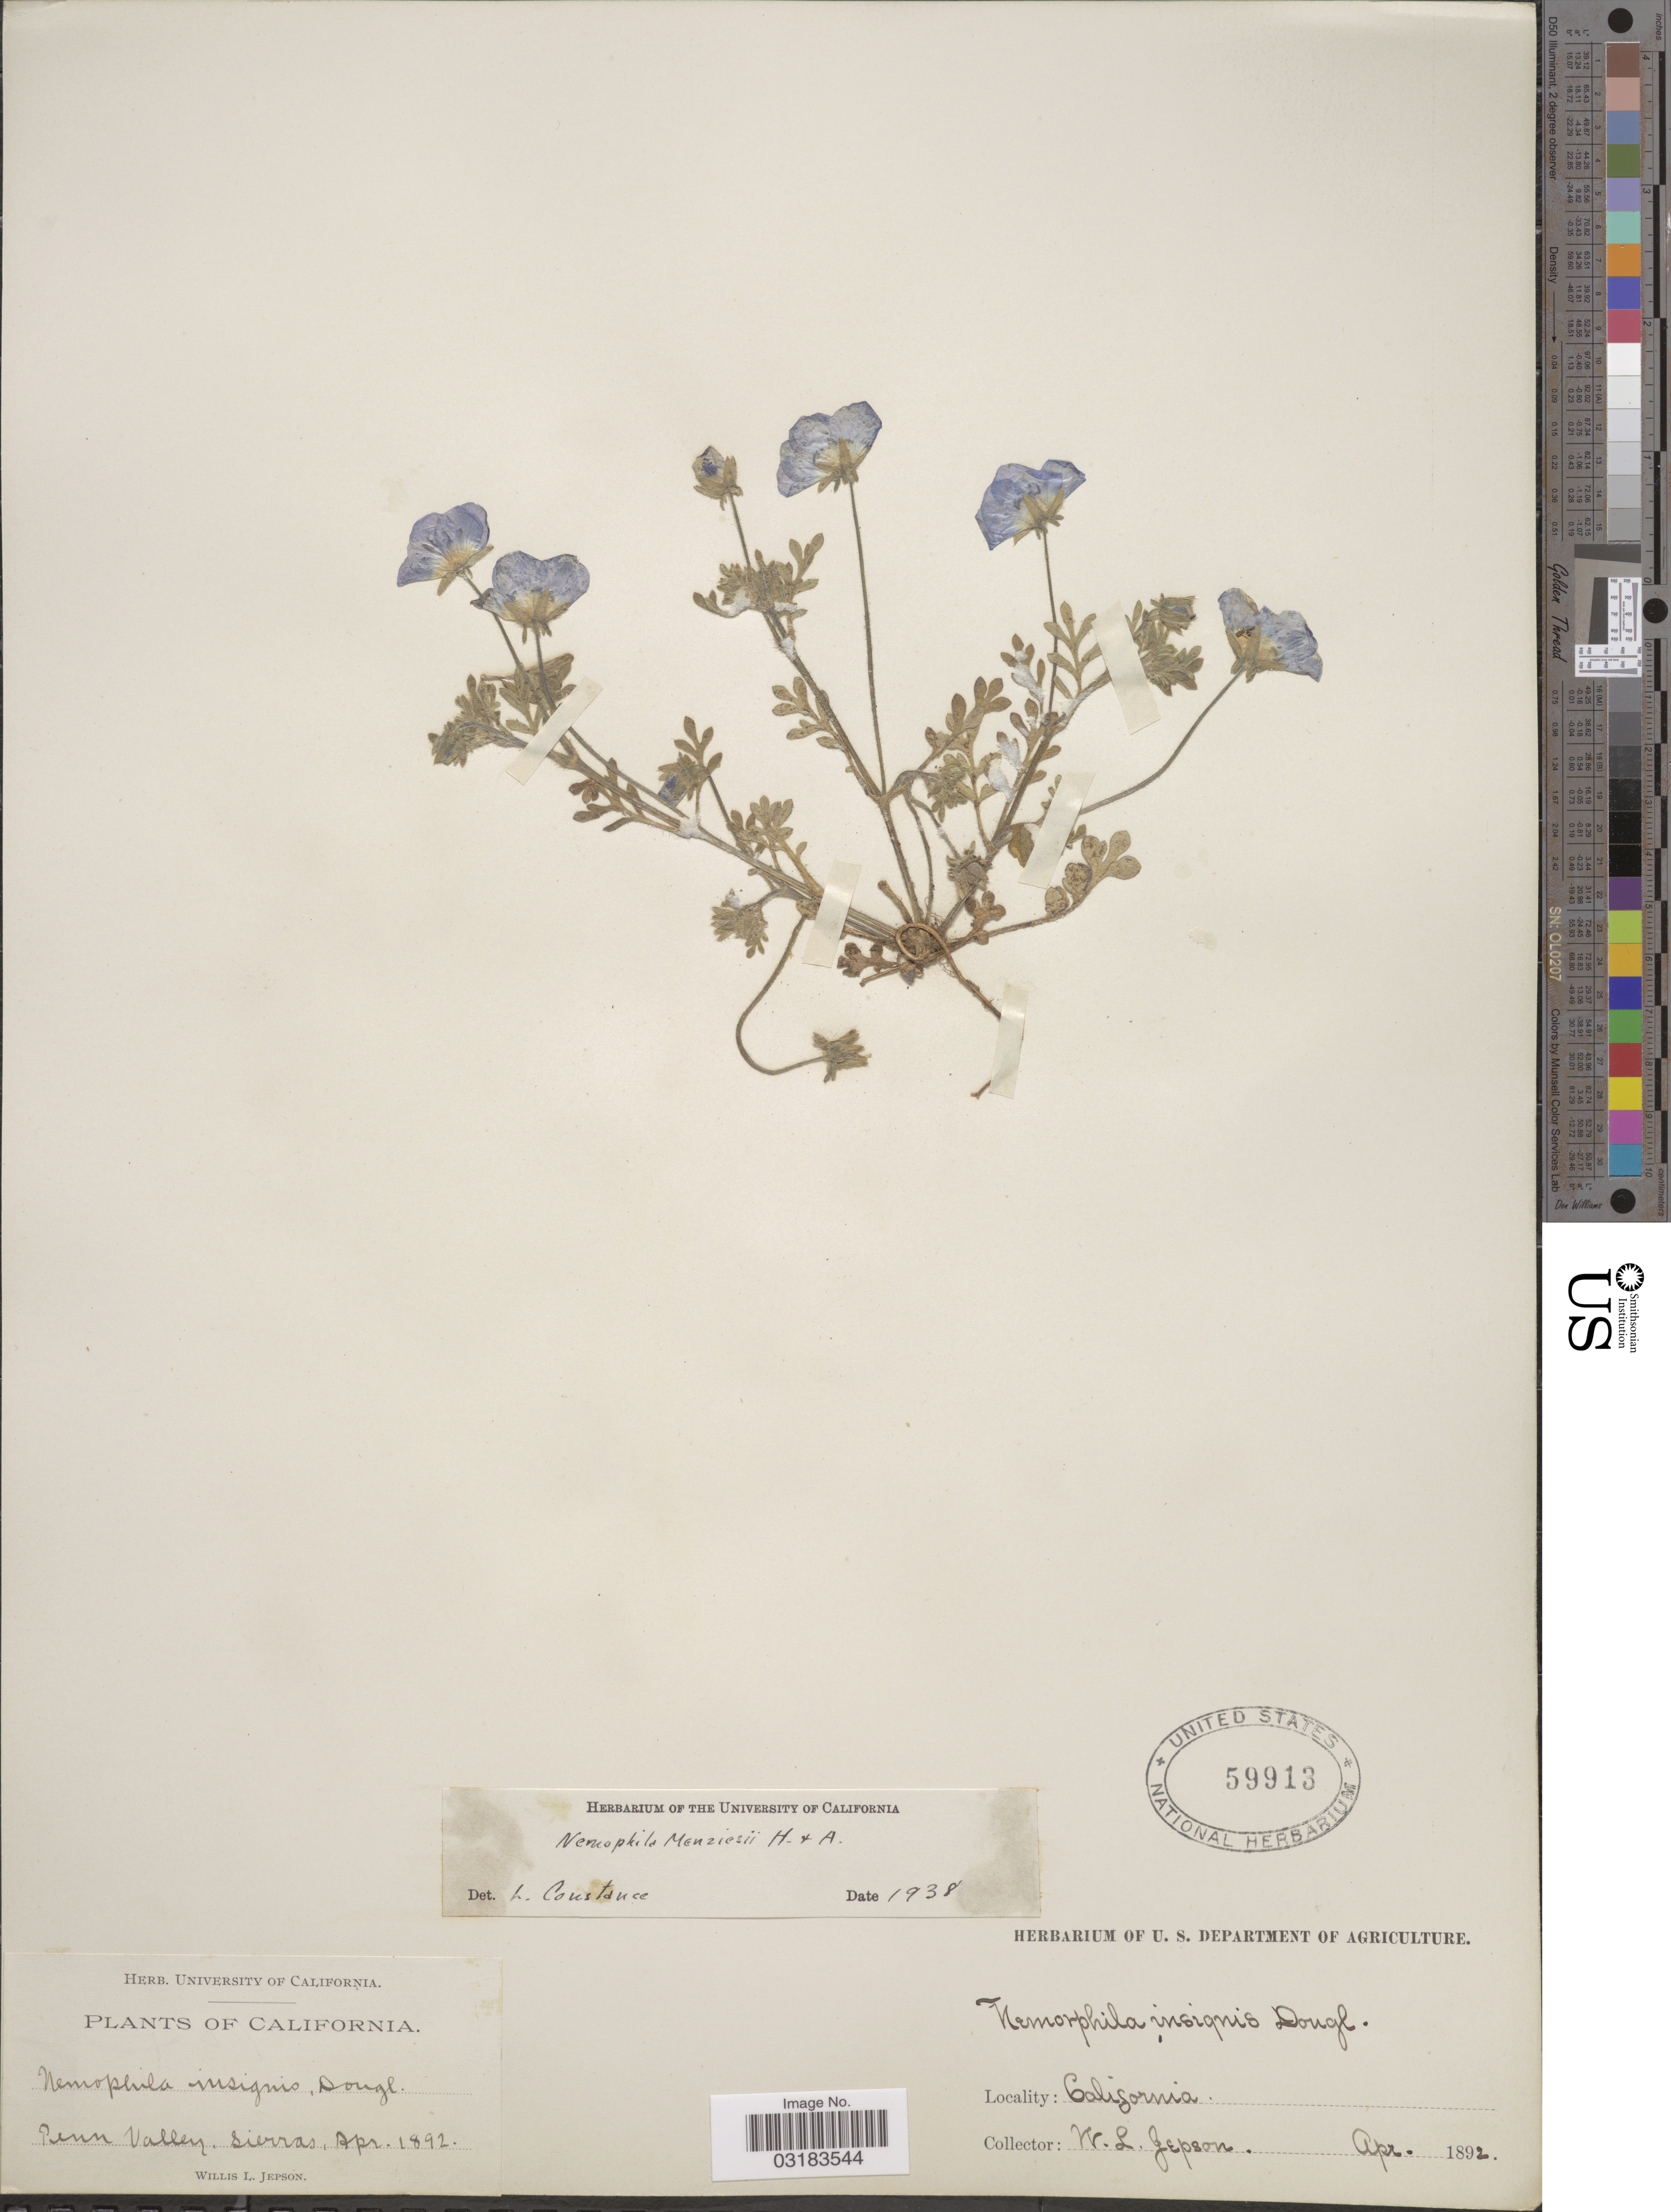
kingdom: Plantae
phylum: Tracheophyta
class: Magnoliopsida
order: Boraginales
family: Hydrophyllaceae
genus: Nemophila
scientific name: Nemophila menziesii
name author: Hook. & Arn.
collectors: W. L. Jepson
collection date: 1892-04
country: United States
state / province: California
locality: Penn Valley, Sierras.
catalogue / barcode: US 59913